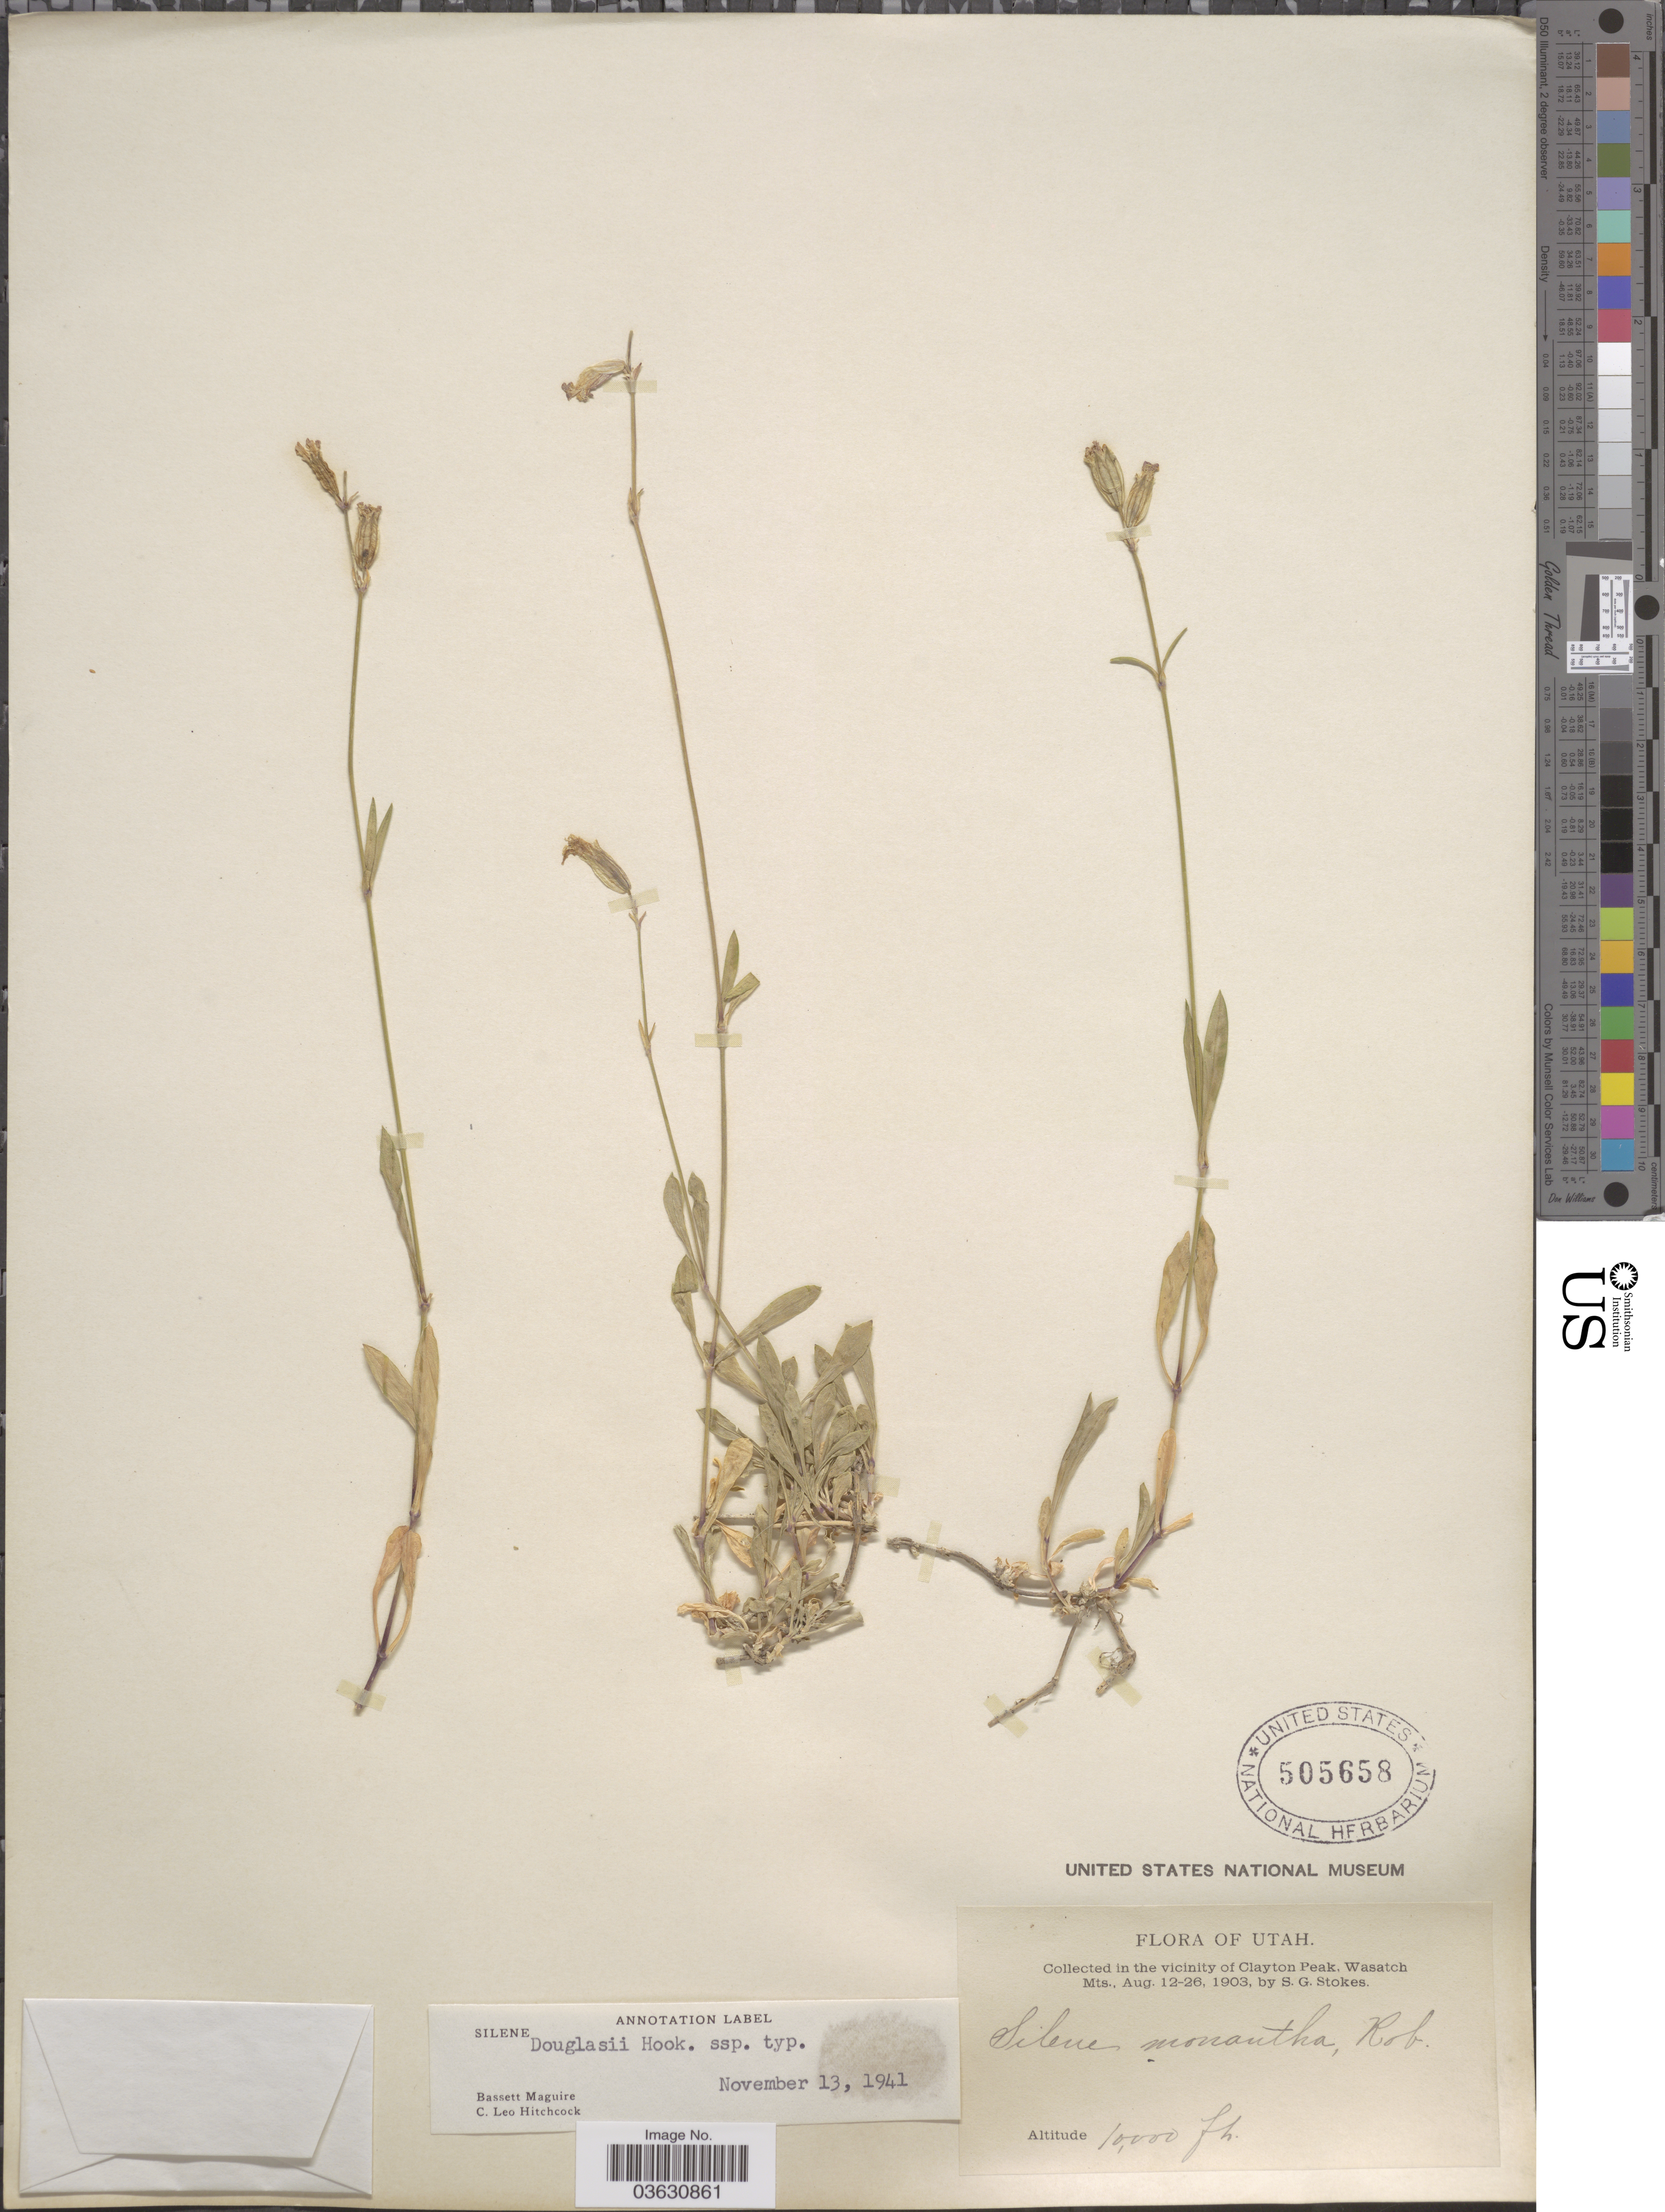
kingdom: Plantae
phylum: Tracheophyta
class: Magnoliopsida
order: Caryophyllales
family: Caryophyllaceae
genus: Silene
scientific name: Silene douglasii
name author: Hook.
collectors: S. G. Stokes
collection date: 1903-08-12/1903-08-26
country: United States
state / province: Utah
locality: In the vicinity of Clayton Peak, Wasatch.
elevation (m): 3048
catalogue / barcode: US 505658